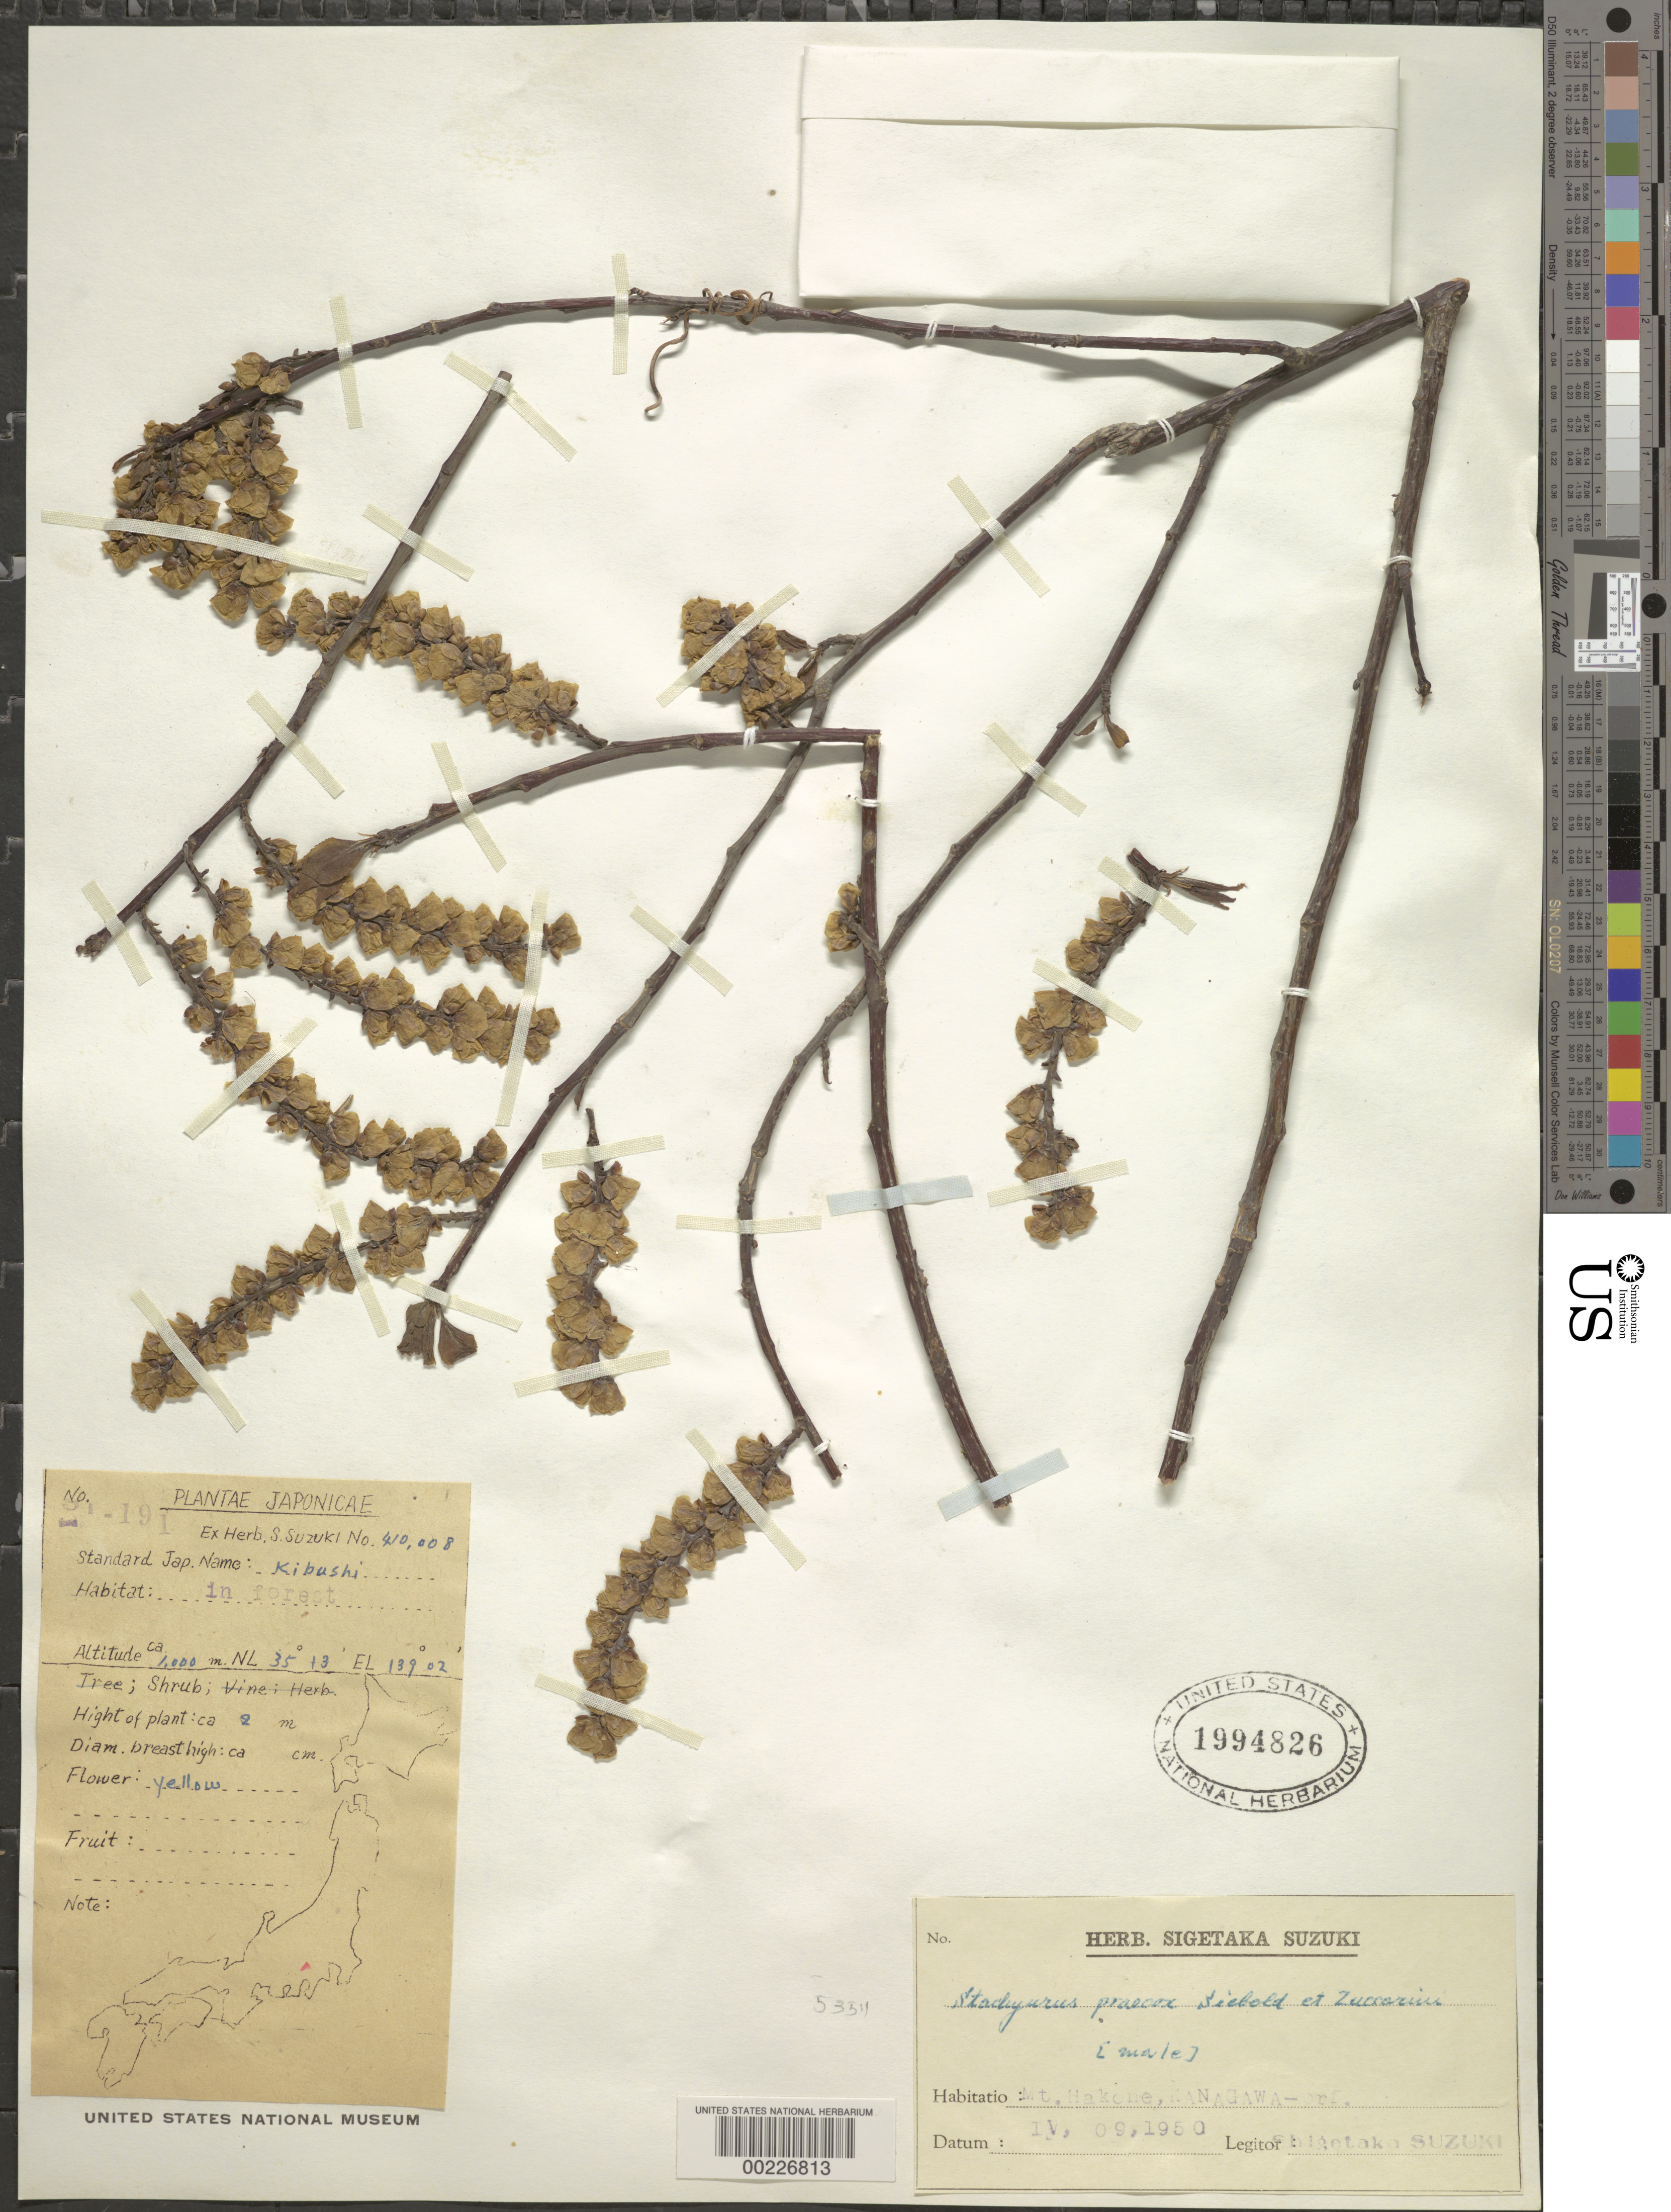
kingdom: Plantae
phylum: Tracheophyta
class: Magnoliopsida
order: Crossosomatales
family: Stachyuraceae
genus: Stachyurus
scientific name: Stachyurus praecox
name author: Siebold & Zucc.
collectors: S. Suzuki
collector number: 191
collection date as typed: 09 Apr 1950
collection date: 1950-04-09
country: Japan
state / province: Kanagawa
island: Honshu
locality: Mt. hakone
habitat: In forest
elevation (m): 1000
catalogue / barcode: US 1994826